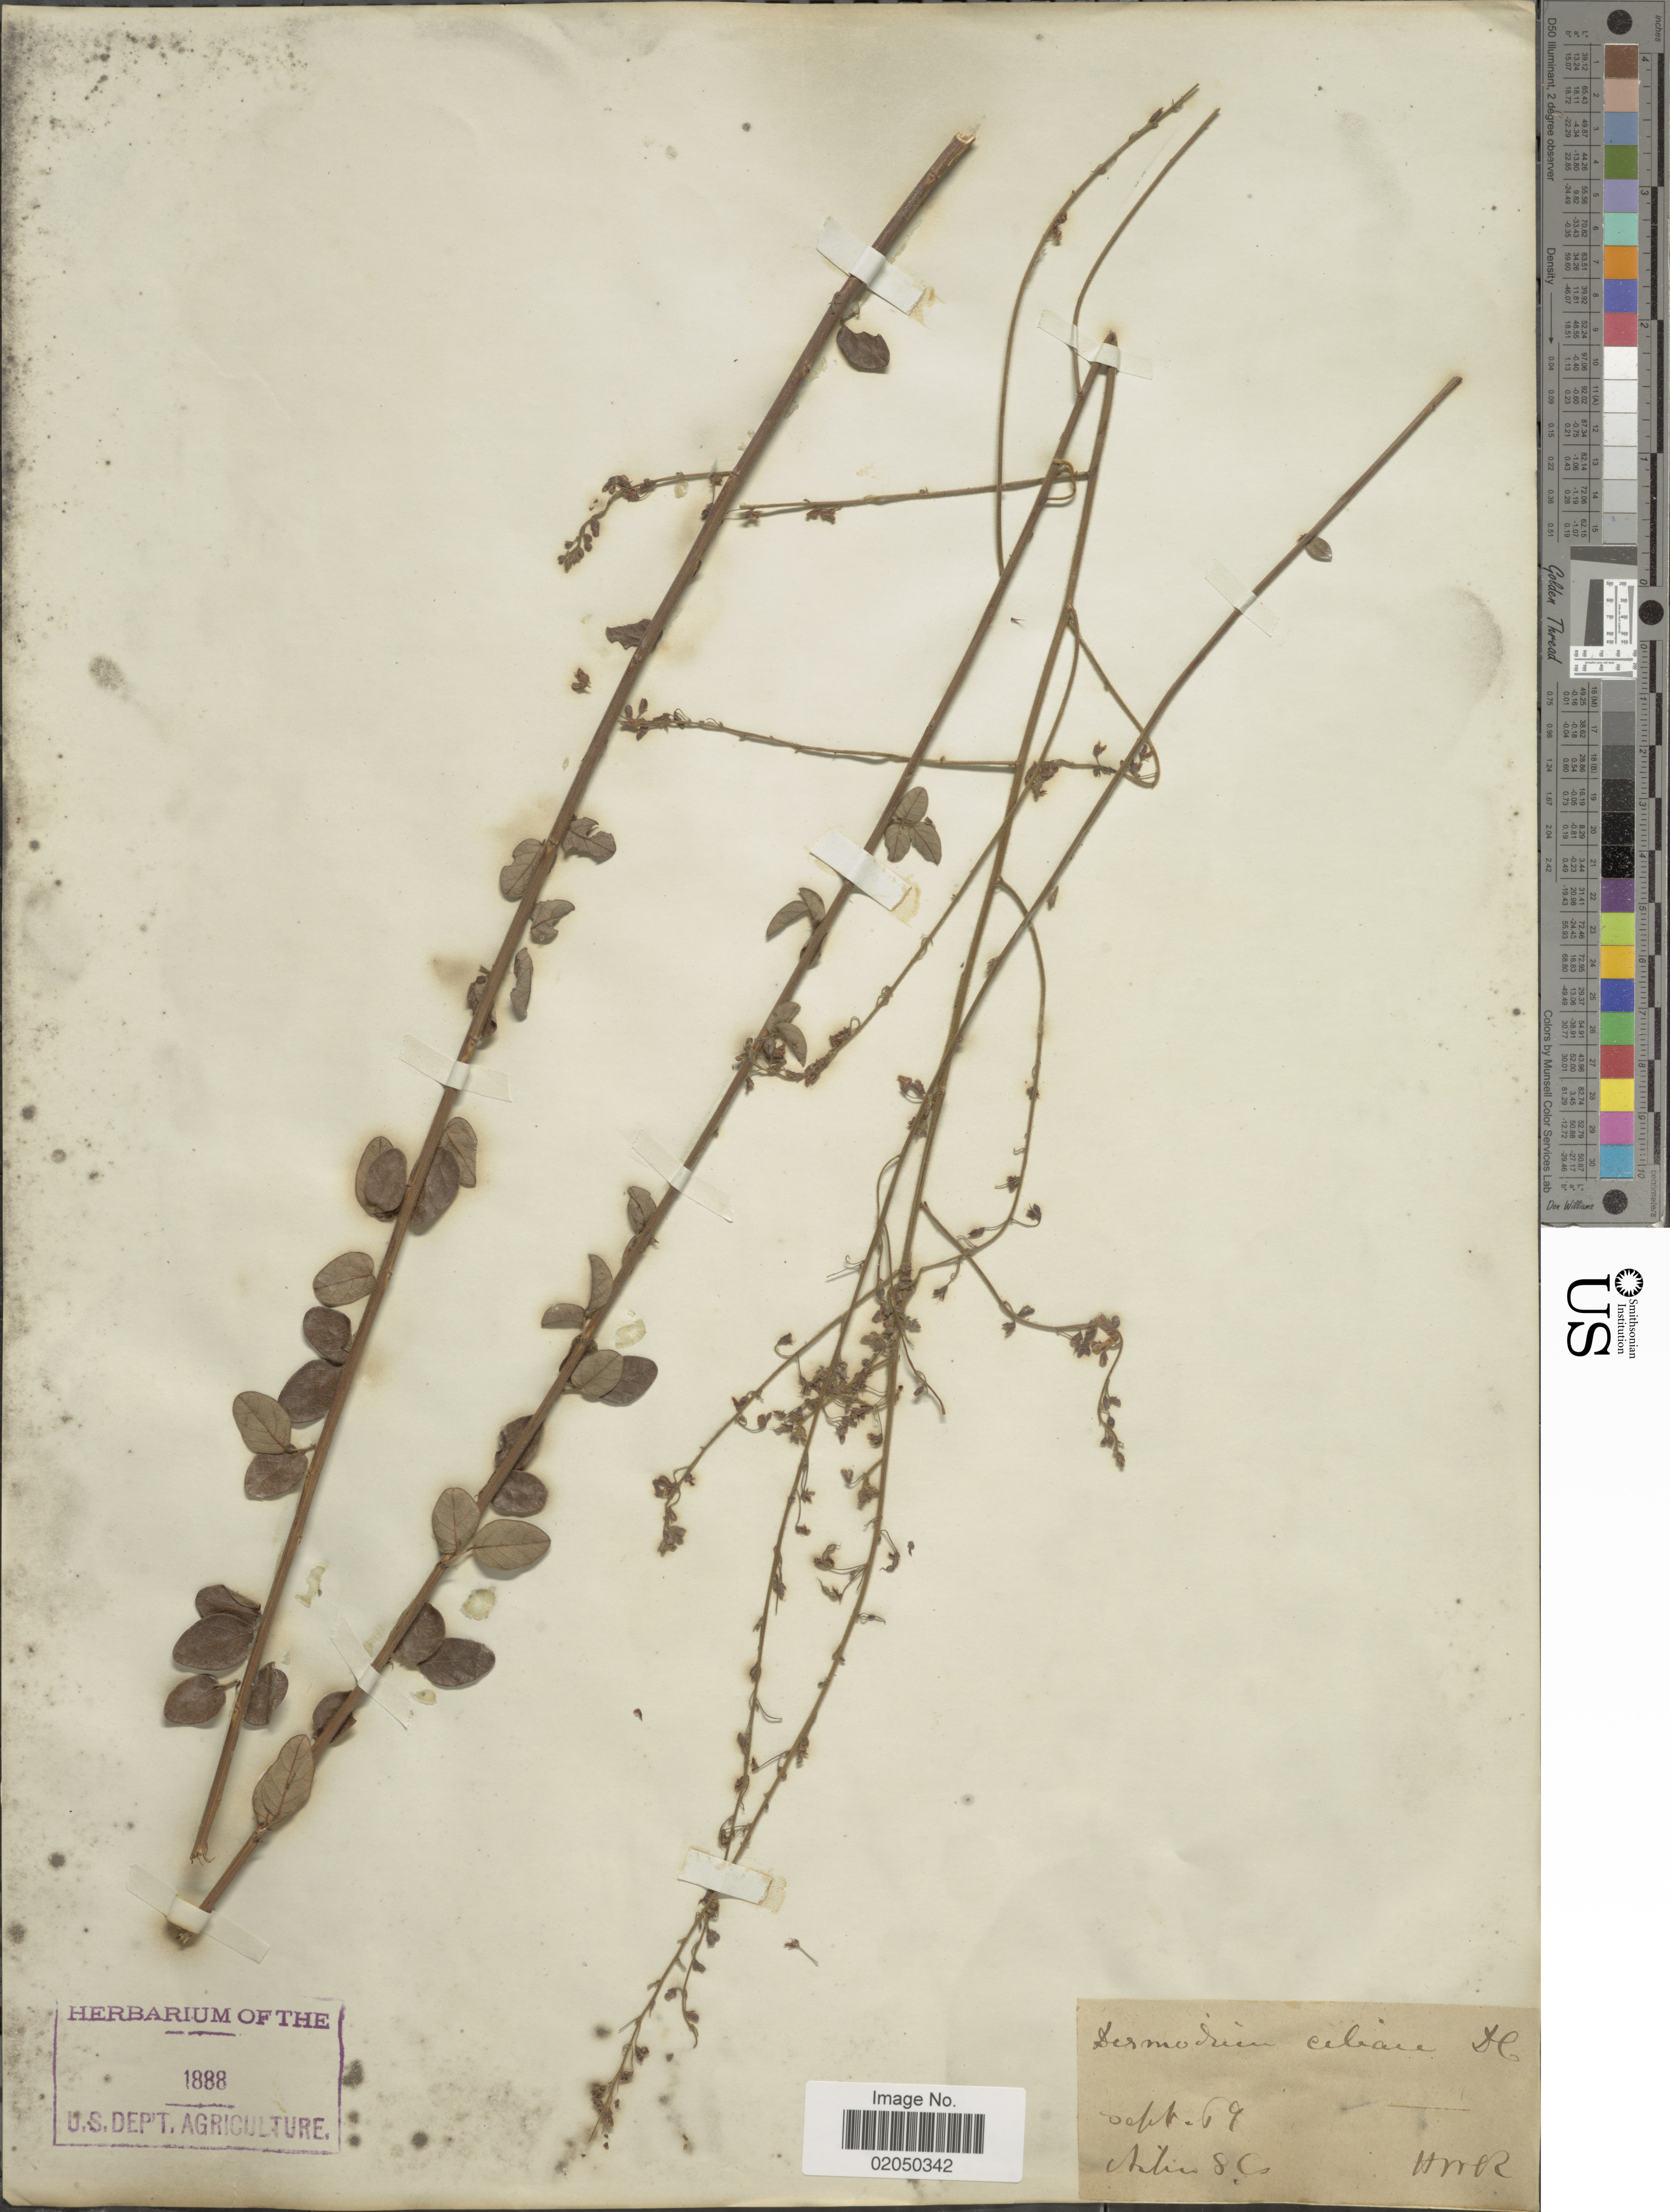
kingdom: Plantae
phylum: Tracheophyta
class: Magnoliopsida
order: Fabales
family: Fabaceae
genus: Desmodium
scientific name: Desmodium ciliare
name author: (Muhl. ex Willd.) DC.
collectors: H. W. R.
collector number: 8C*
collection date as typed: Transcribed d/m/y: /9/69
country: United States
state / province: South Carolina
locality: Aiken